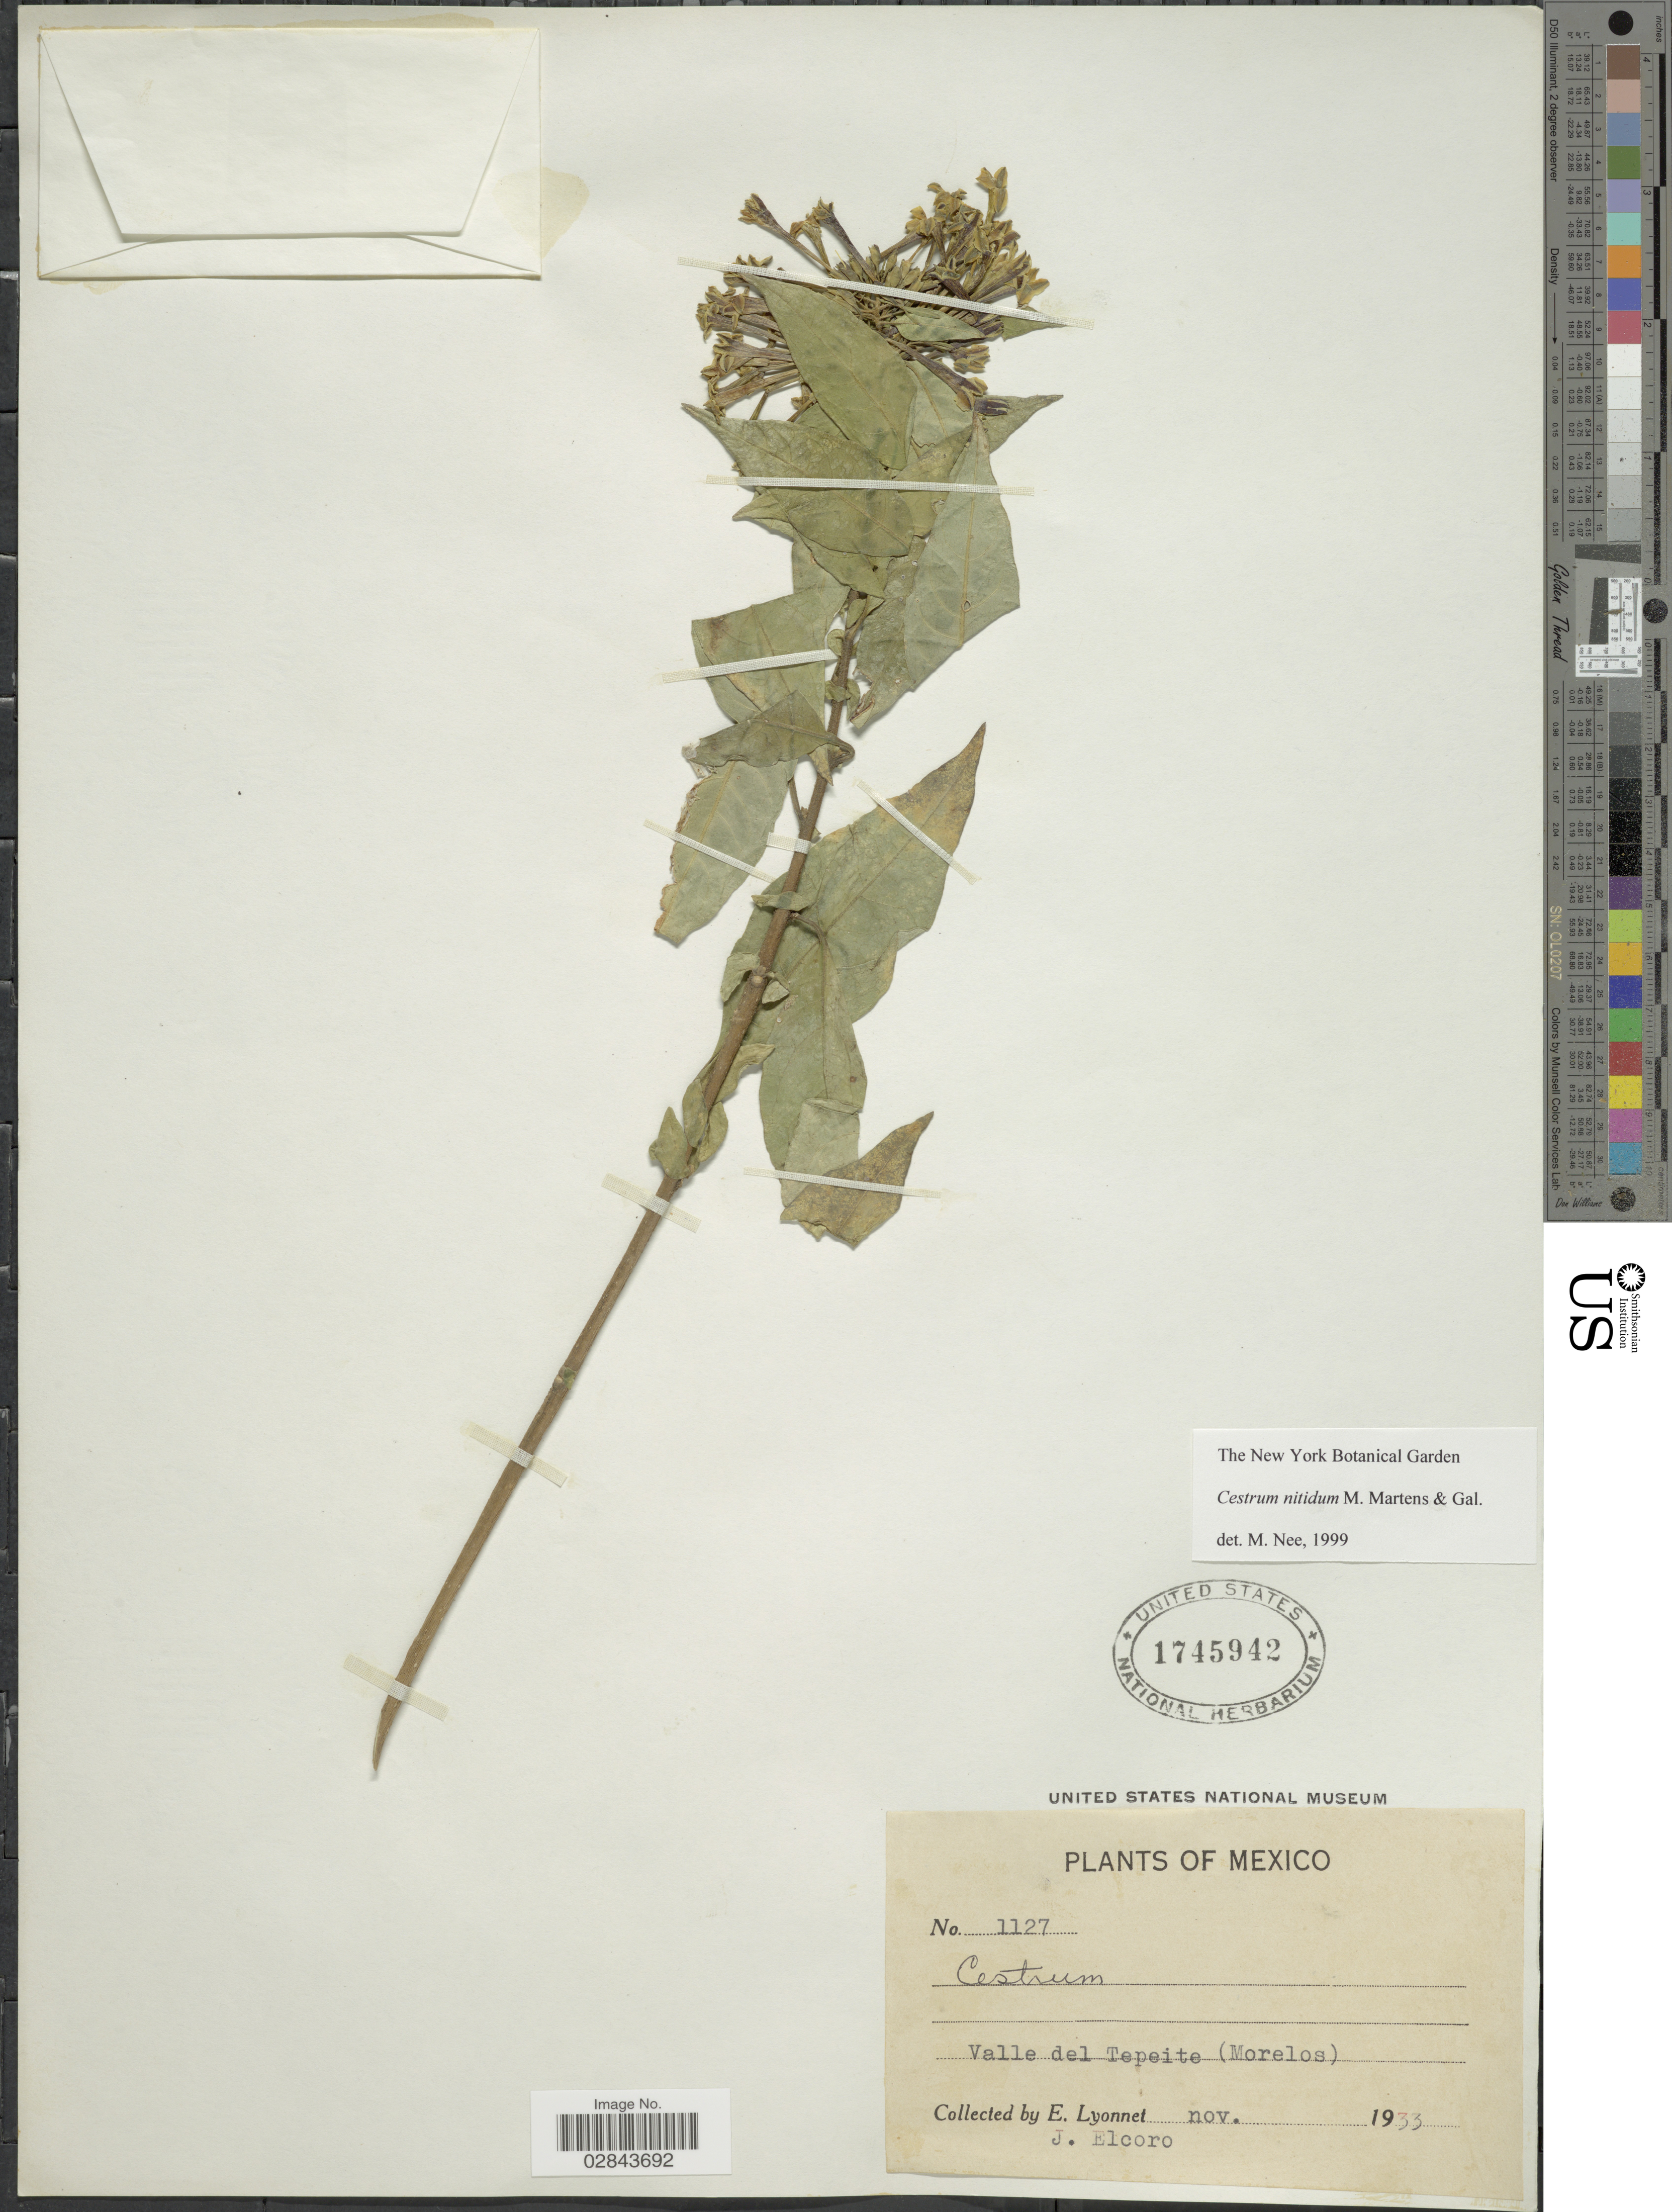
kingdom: Plantae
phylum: Tracheophyta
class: Magnoliopsida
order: Solanales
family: Solanaceae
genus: Cestrum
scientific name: Cestrum nitidum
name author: M. Martens & Galeotti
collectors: E. Lyonnet & J. Elcoro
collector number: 1127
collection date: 1933-11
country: Mexico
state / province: Morelos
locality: Valle del Tepeite.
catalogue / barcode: US 1745942